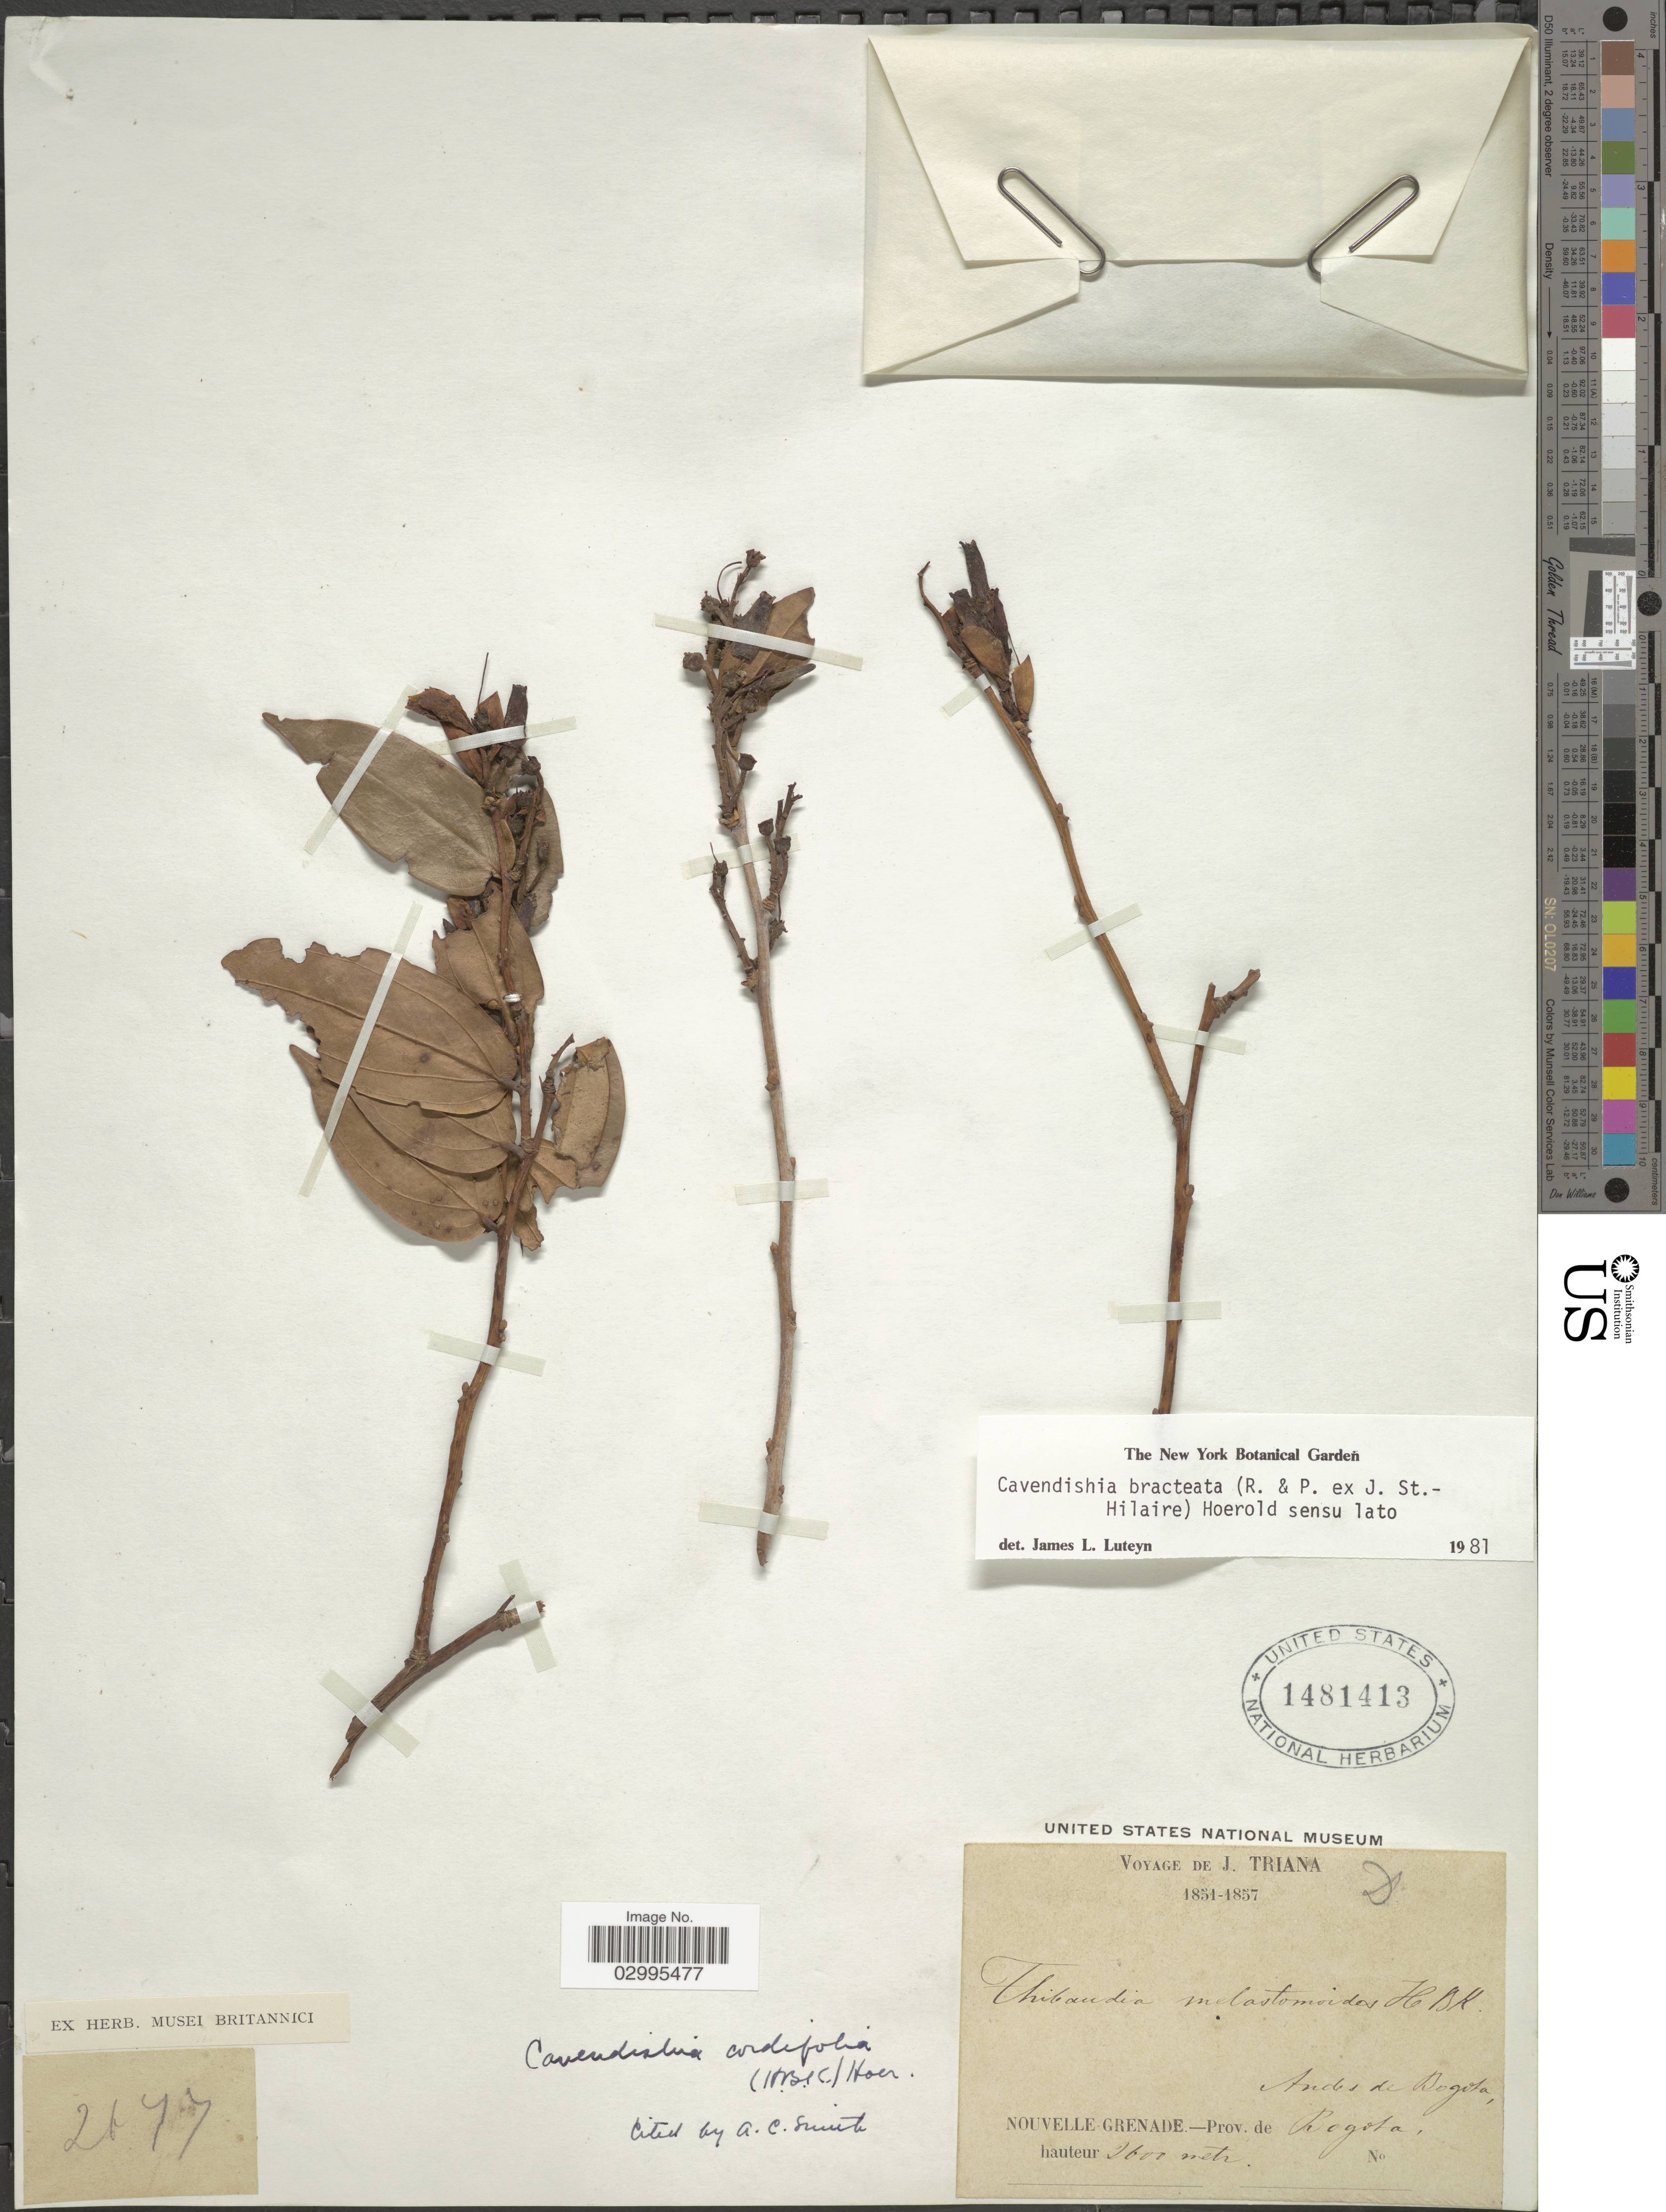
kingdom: Plantae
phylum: Tracheophyta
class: Magnoliopsida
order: Ericales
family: Ericaceae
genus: Cavendishia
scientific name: Cavendishia bracteata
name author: (Ruiz & Pav. ex J. St.-Hil.) Hoerold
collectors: J. Triana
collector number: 2677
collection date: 1851/1857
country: Colombia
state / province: Bogota D.C.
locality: Nouvelle Grenade - Prov de Bogota.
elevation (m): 2600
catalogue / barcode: US 1481413